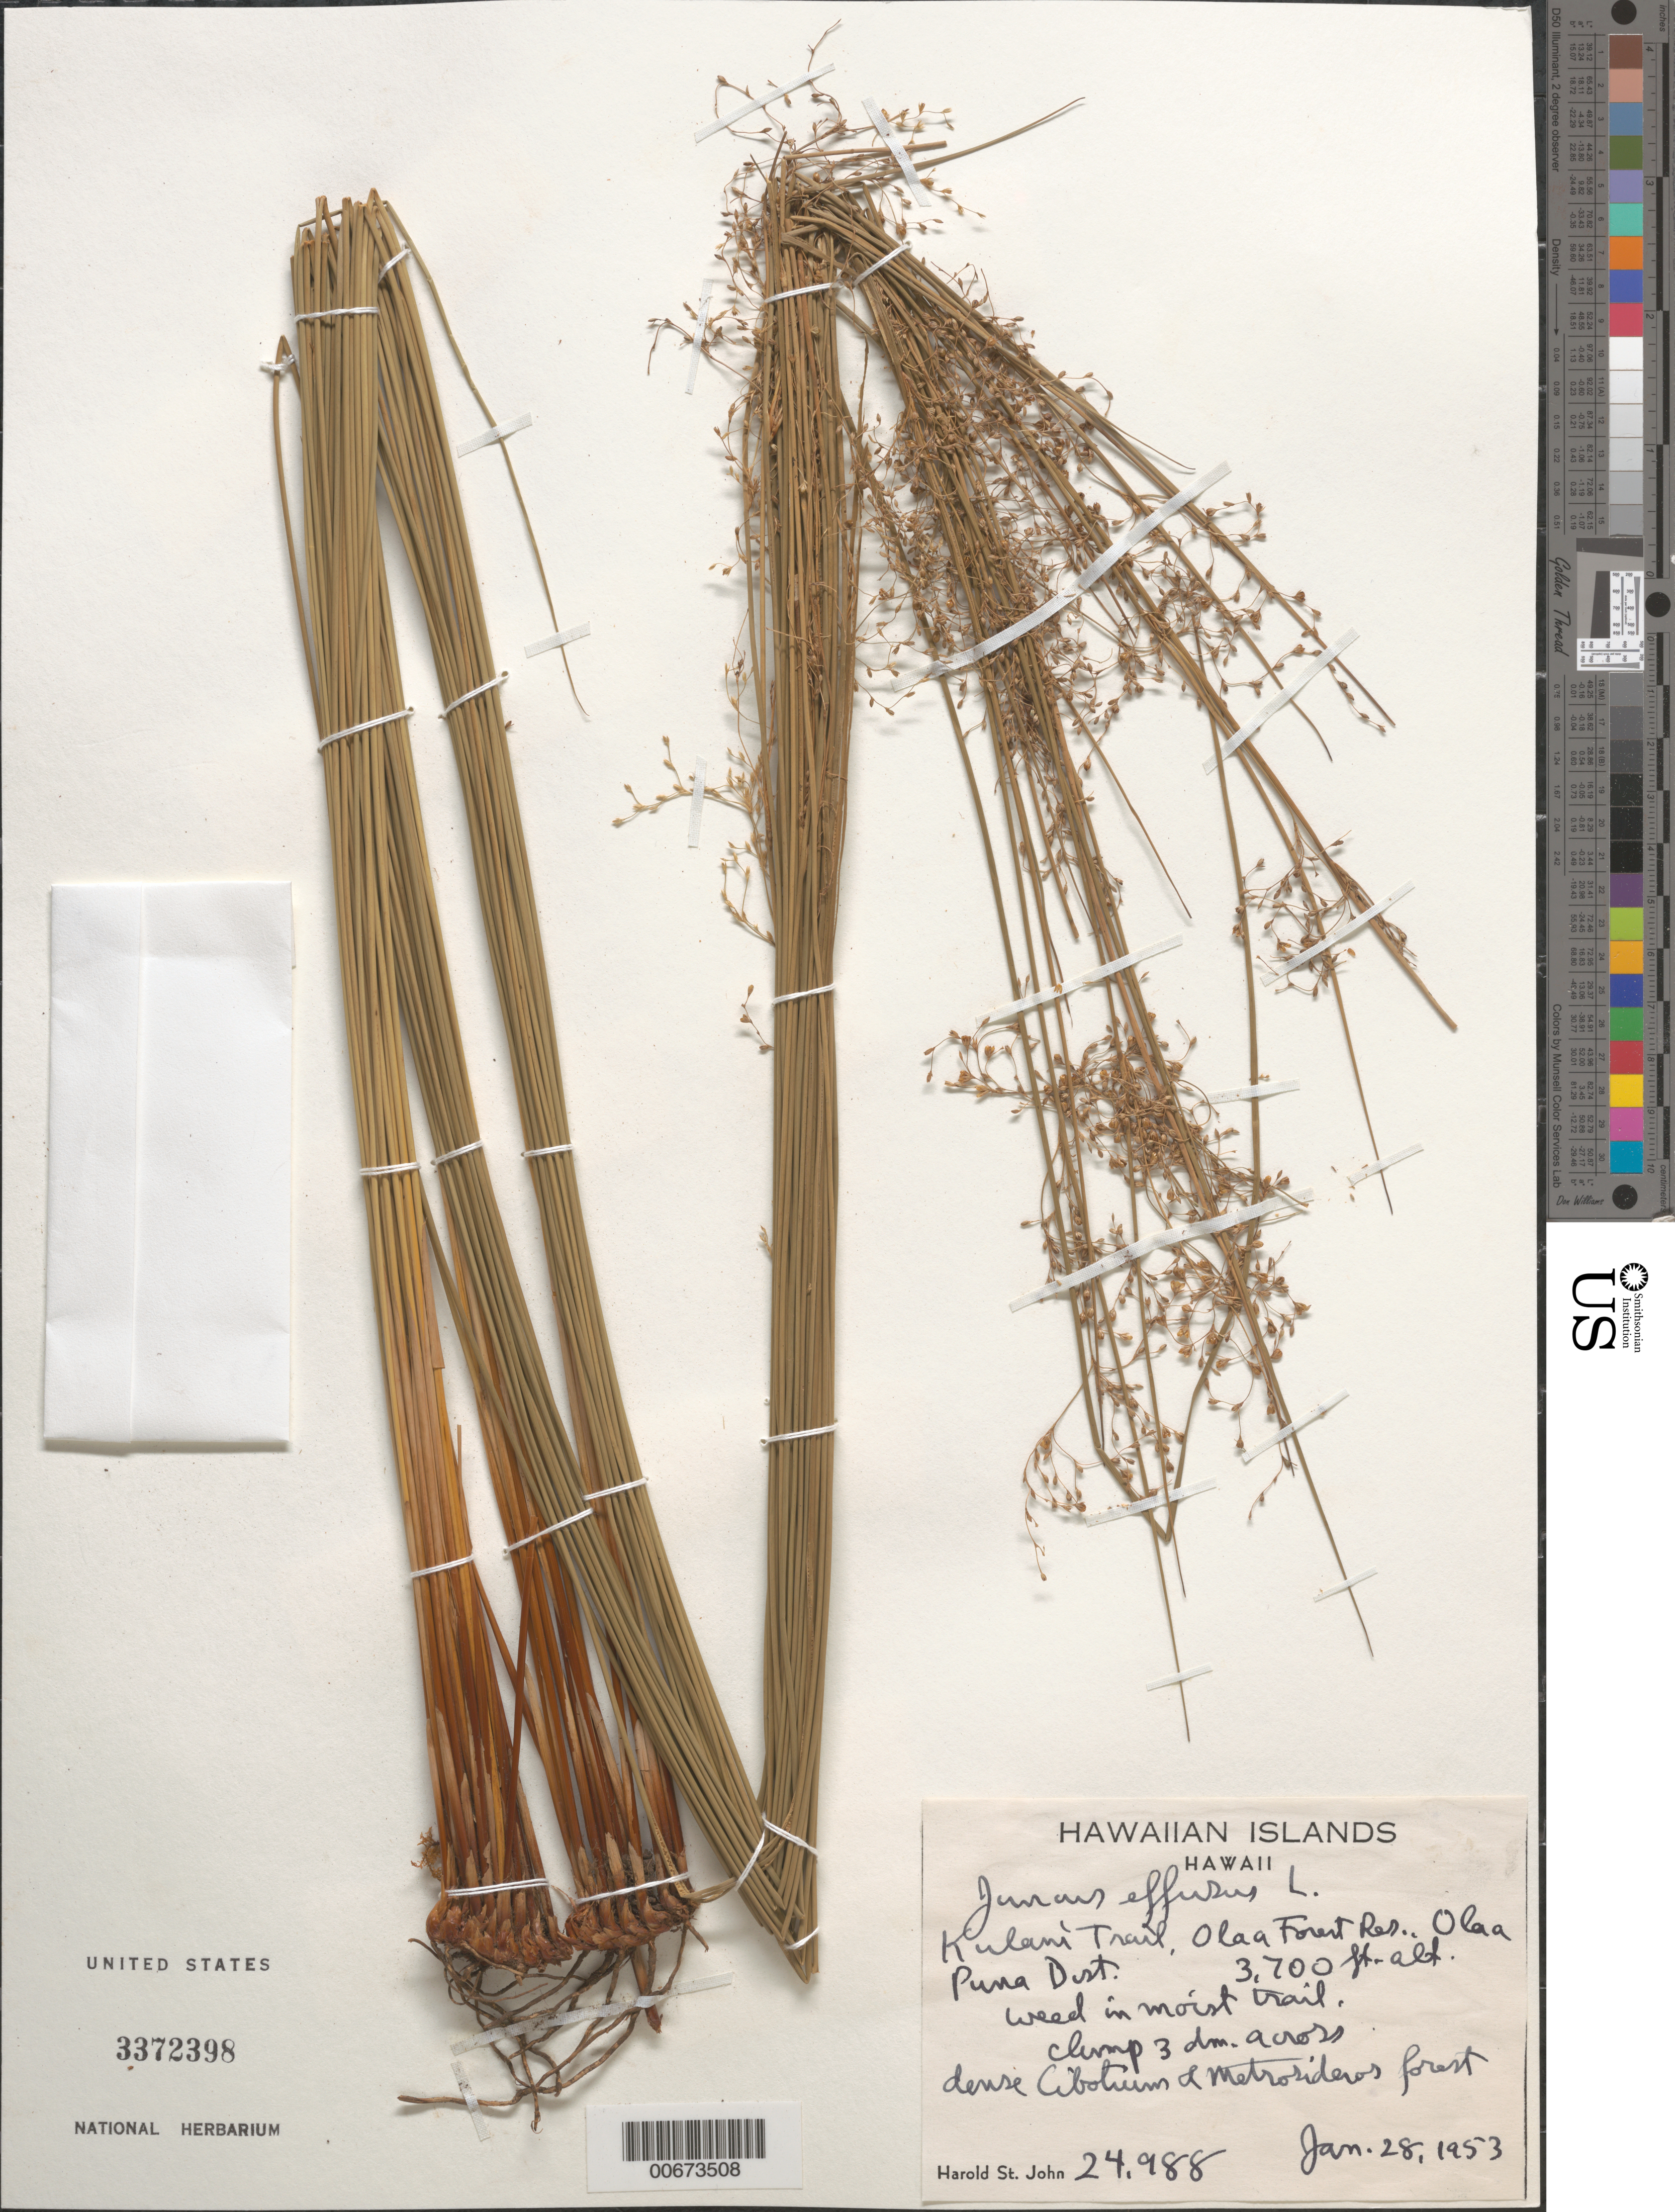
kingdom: Plantae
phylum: Tracheophyta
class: Liliopsida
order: Poales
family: Juncaceae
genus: Juncus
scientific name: Juncus effusus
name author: L.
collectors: H. St. John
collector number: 24988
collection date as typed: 28 Jan 1953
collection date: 1953-01-28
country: United States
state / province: Hawaii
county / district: Hawaii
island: Hawaii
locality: Puna District, Kulani Trail, Ola'a Forest Reserve, Ola'a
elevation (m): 1128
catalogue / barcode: US 3372398